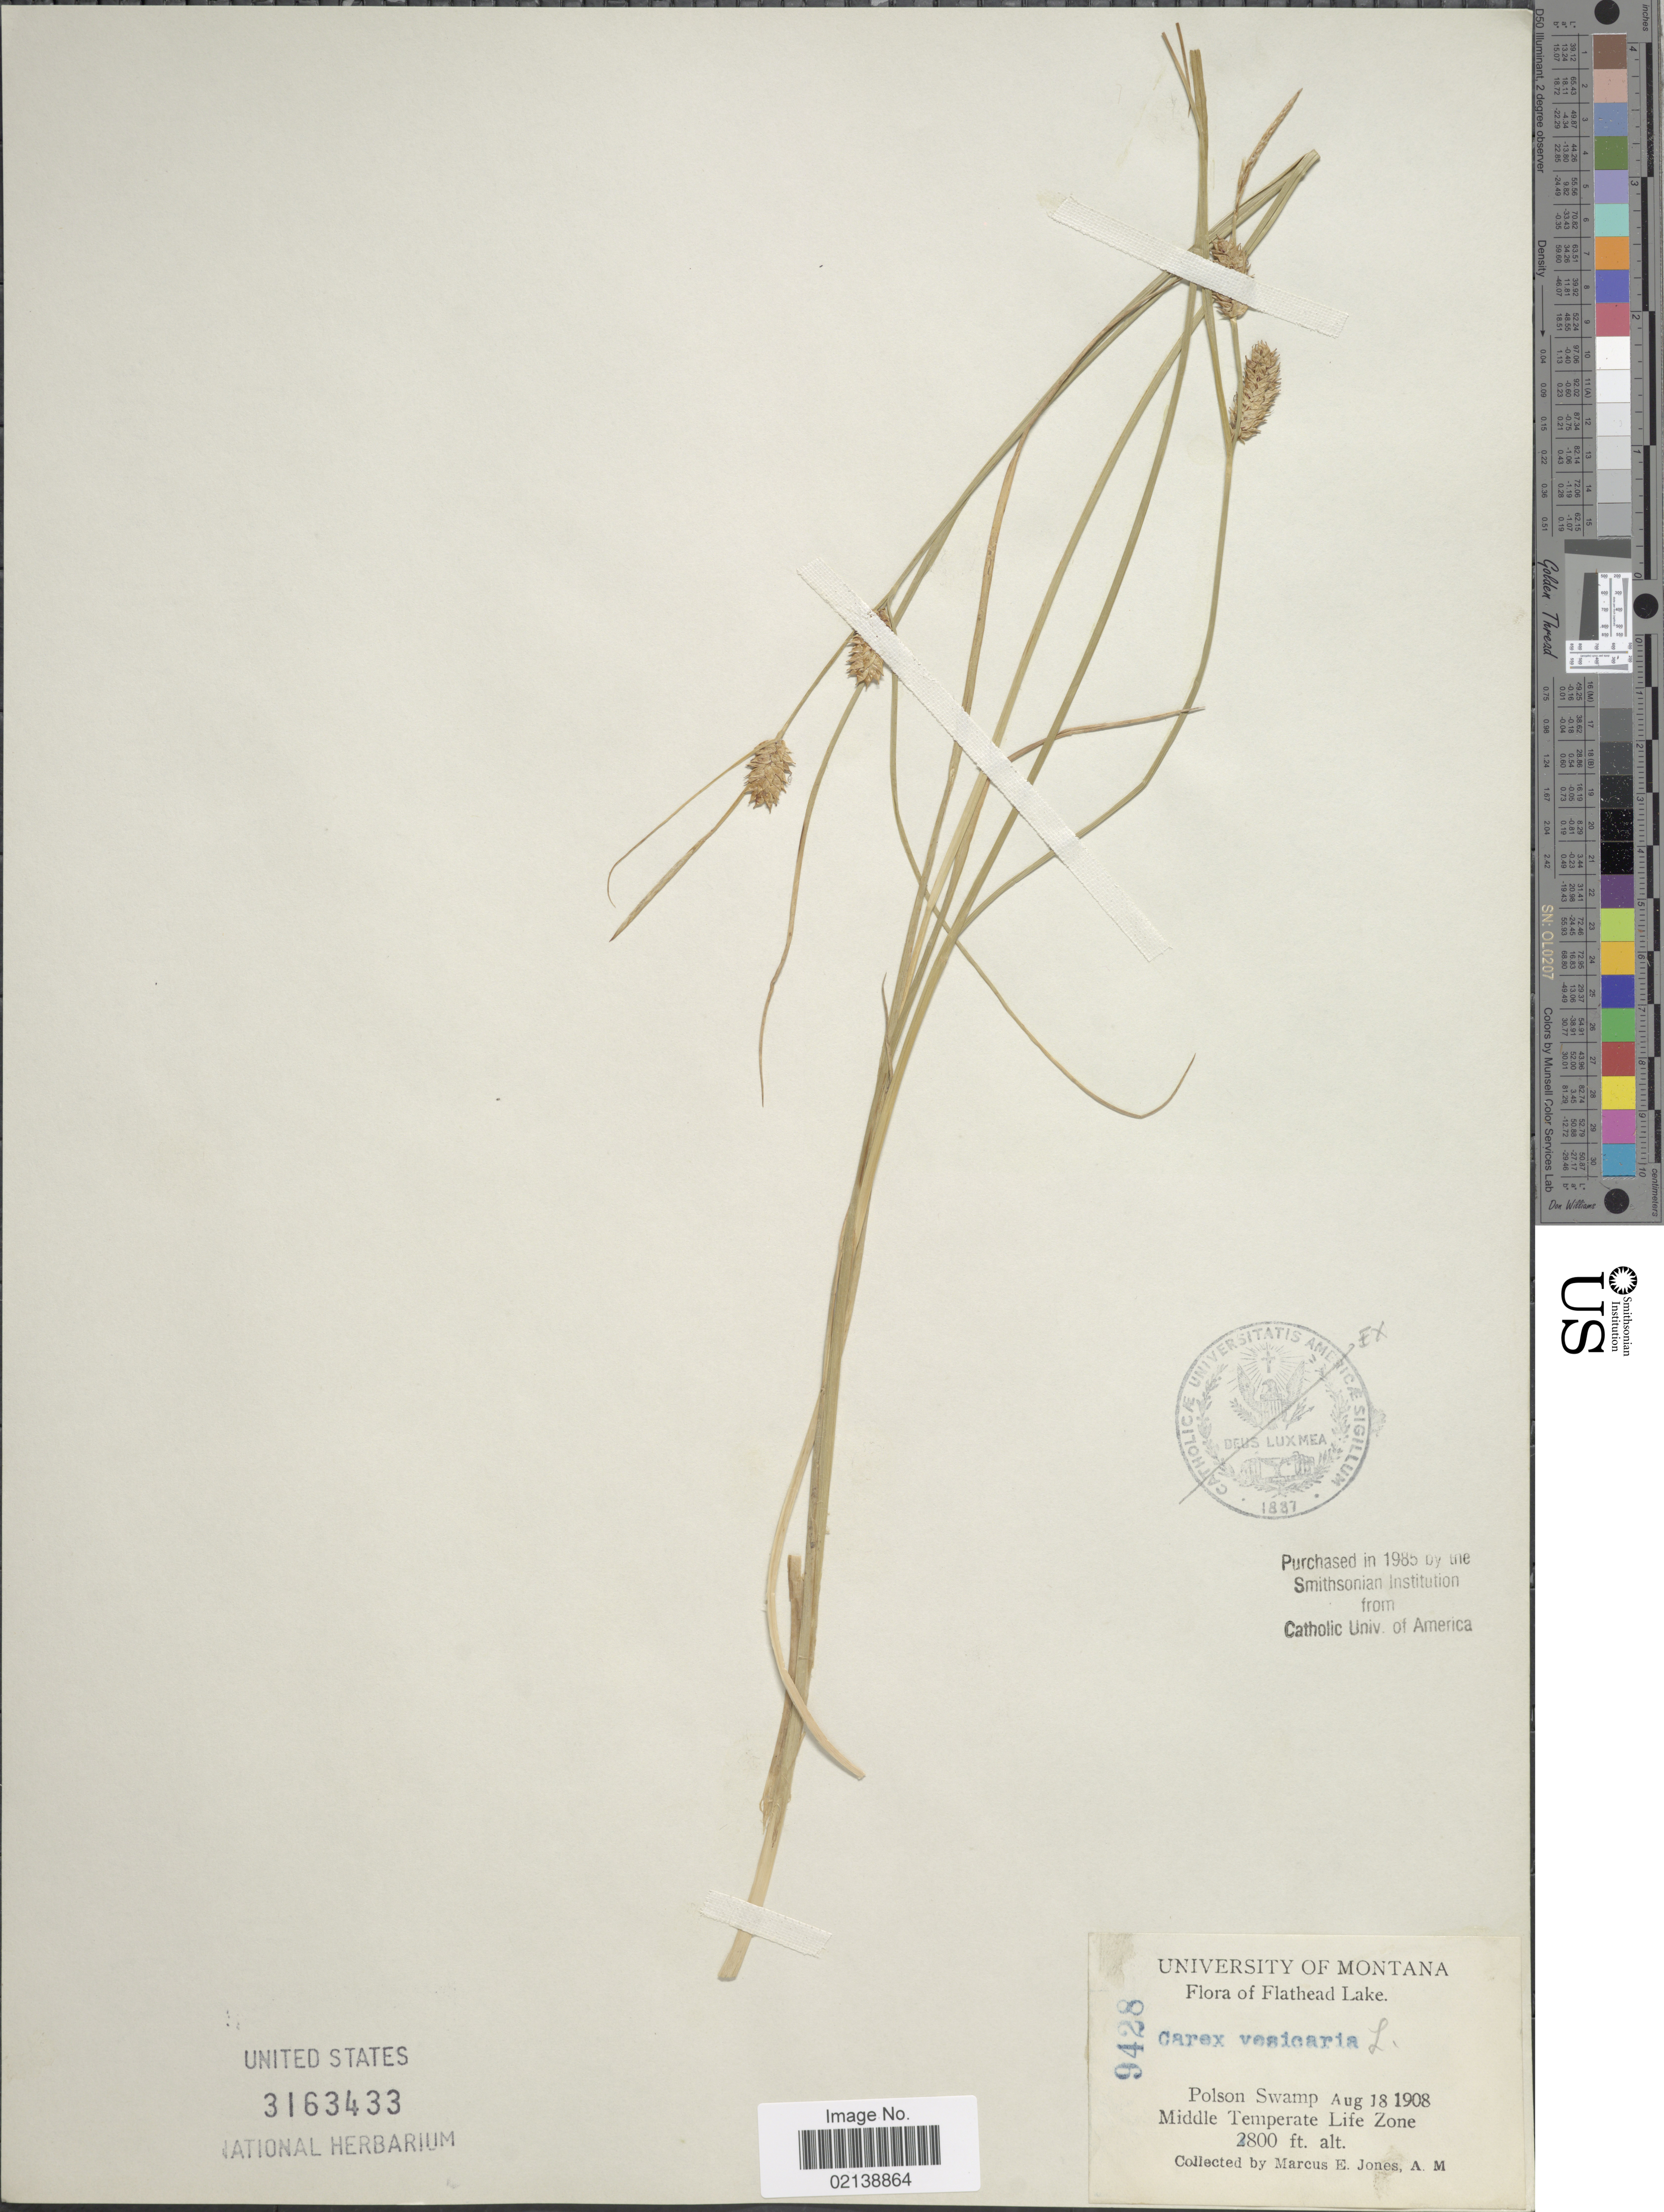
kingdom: Plantae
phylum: Tracheophyta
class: Liliopsida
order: Poales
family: Cyperaceae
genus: Carex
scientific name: Carex vesicaria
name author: L.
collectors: M. E. Jones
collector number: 9428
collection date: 1908-08-18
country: United States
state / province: Montana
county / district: Lake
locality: Flathead Lake, Polson Swamp, Middle Temperate Life Zone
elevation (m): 853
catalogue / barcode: US 3163433